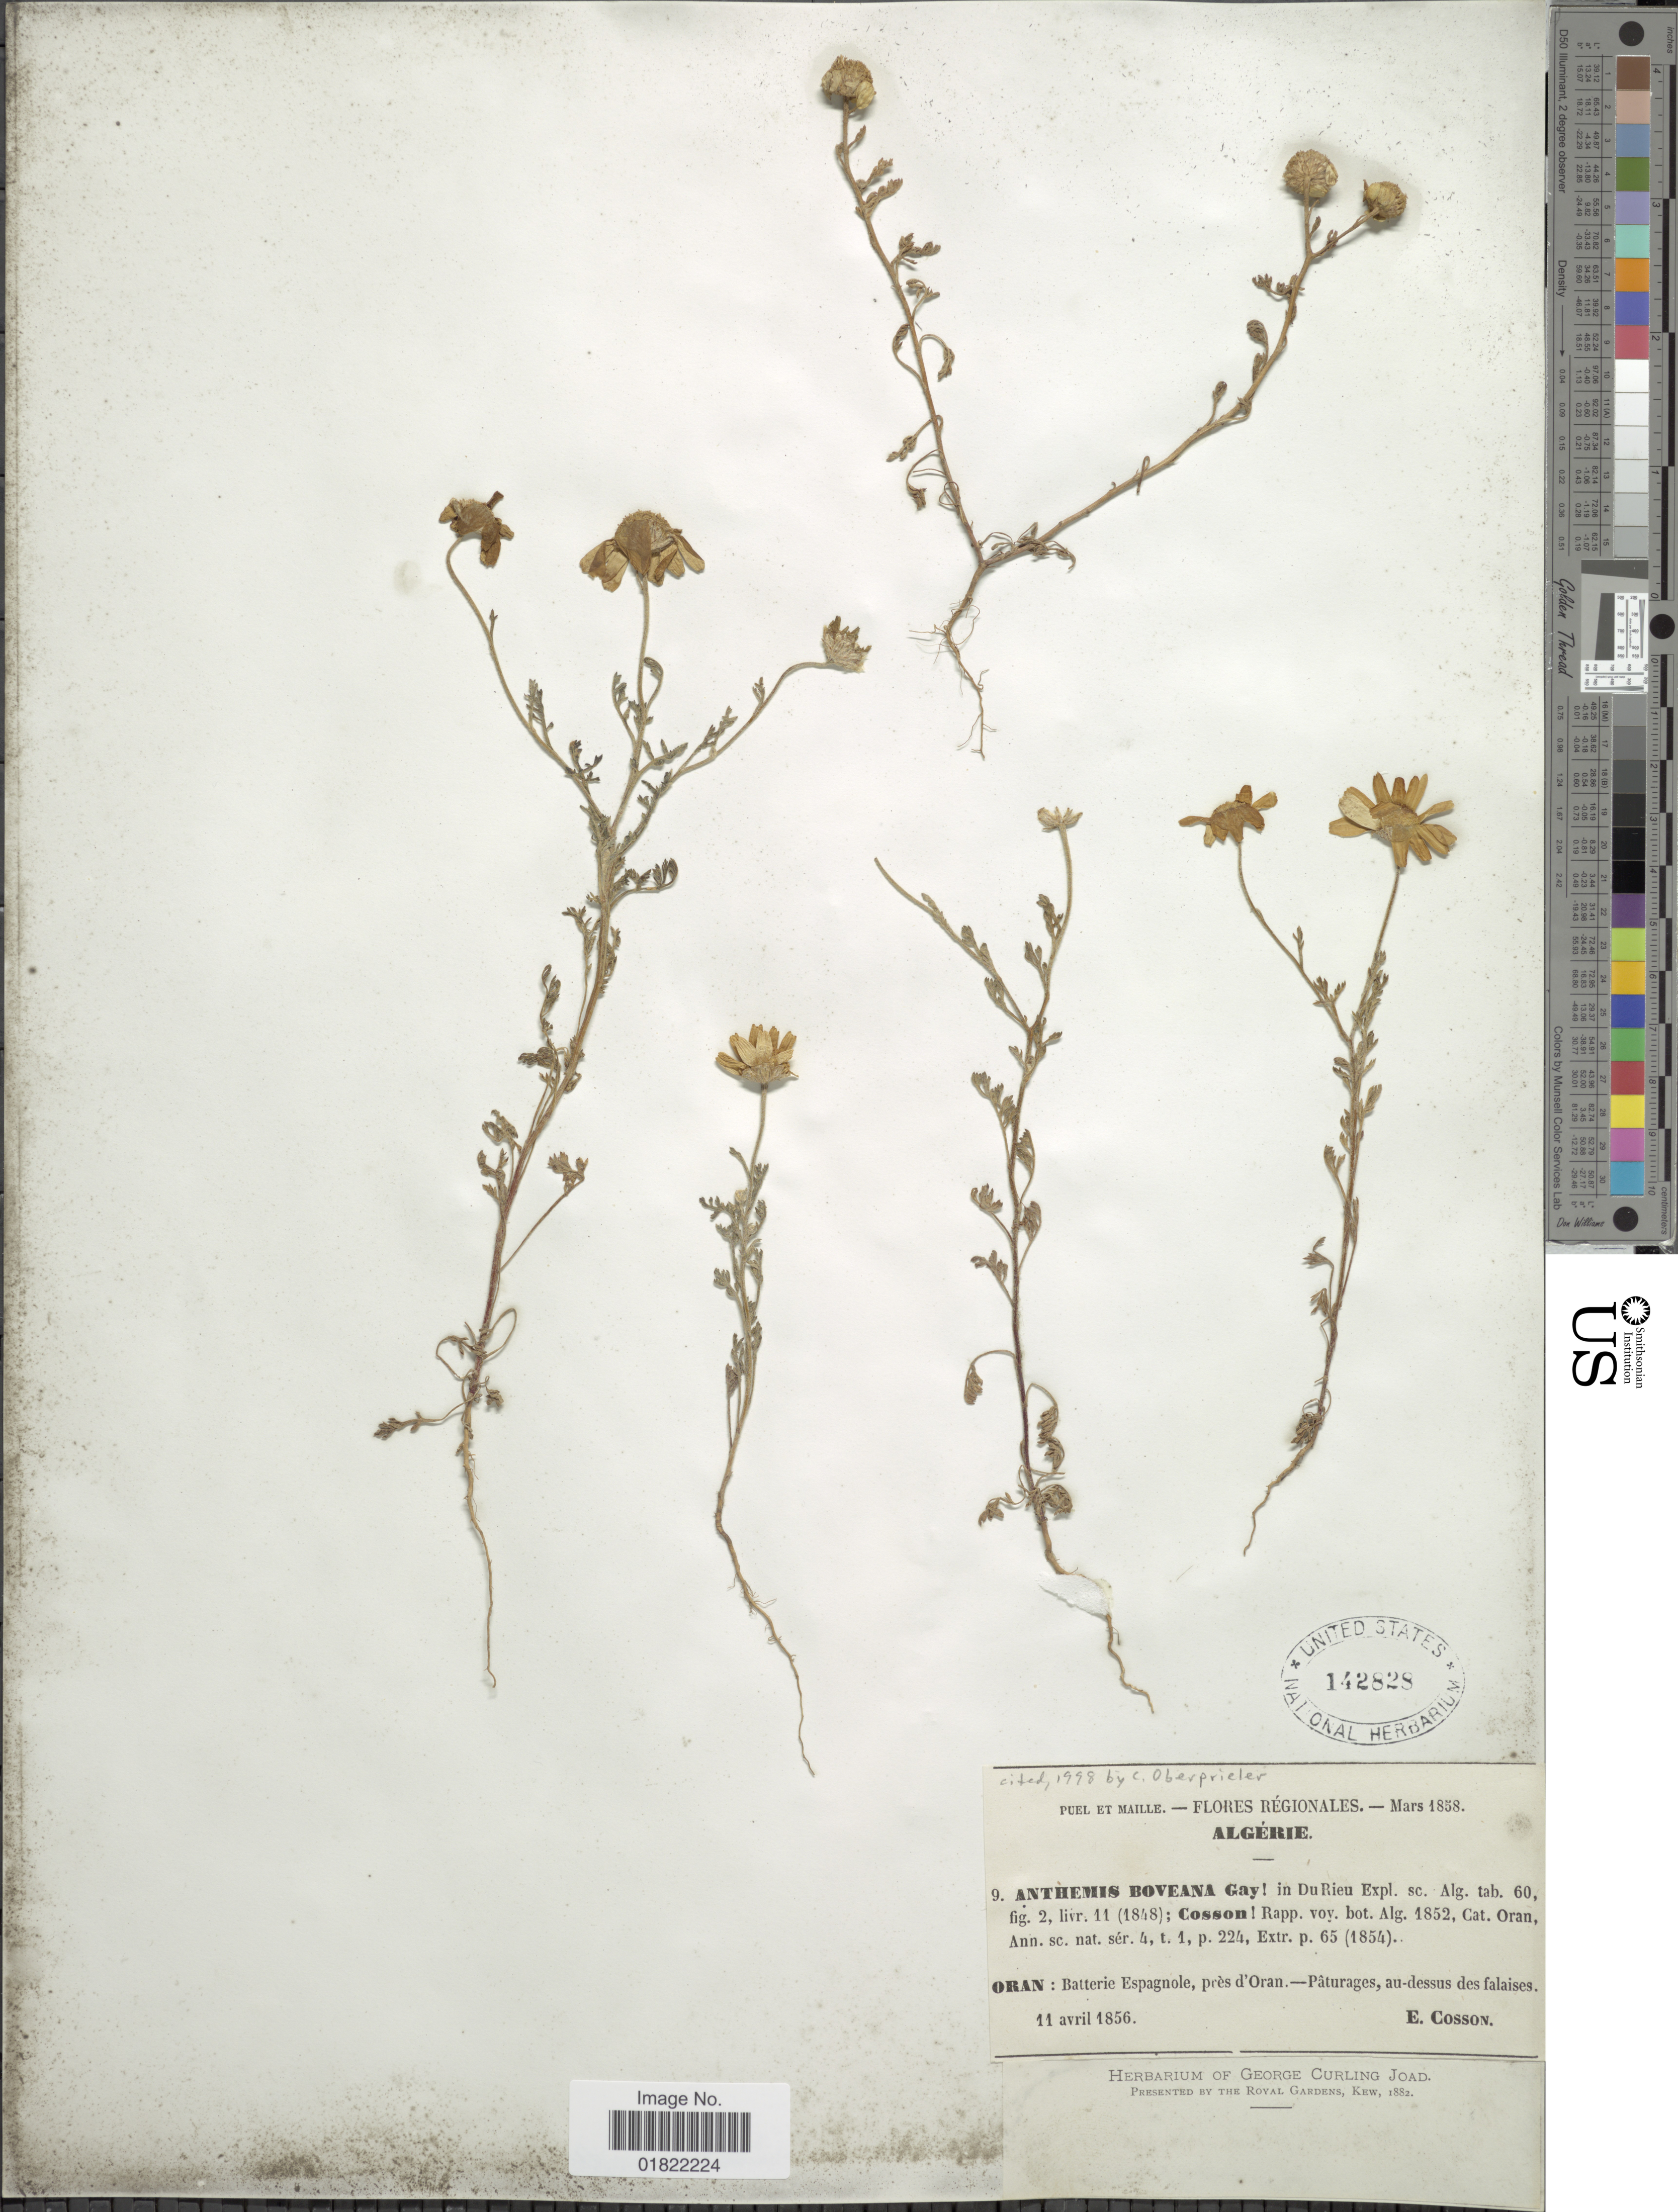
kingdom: Plantae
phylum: Tracheophyta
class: Magnoliopsida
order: Asterales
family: Asteraceae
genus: Anthemis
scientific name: Anthemis boveana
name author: J. Gay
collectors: E. Cosson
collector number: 9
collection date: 1856-04-11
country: Algeria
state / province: Oran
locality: Oran: Batterie Espagnole, pres d'Oran, Paturages, au-dessus des falaises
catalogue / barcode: US 142828